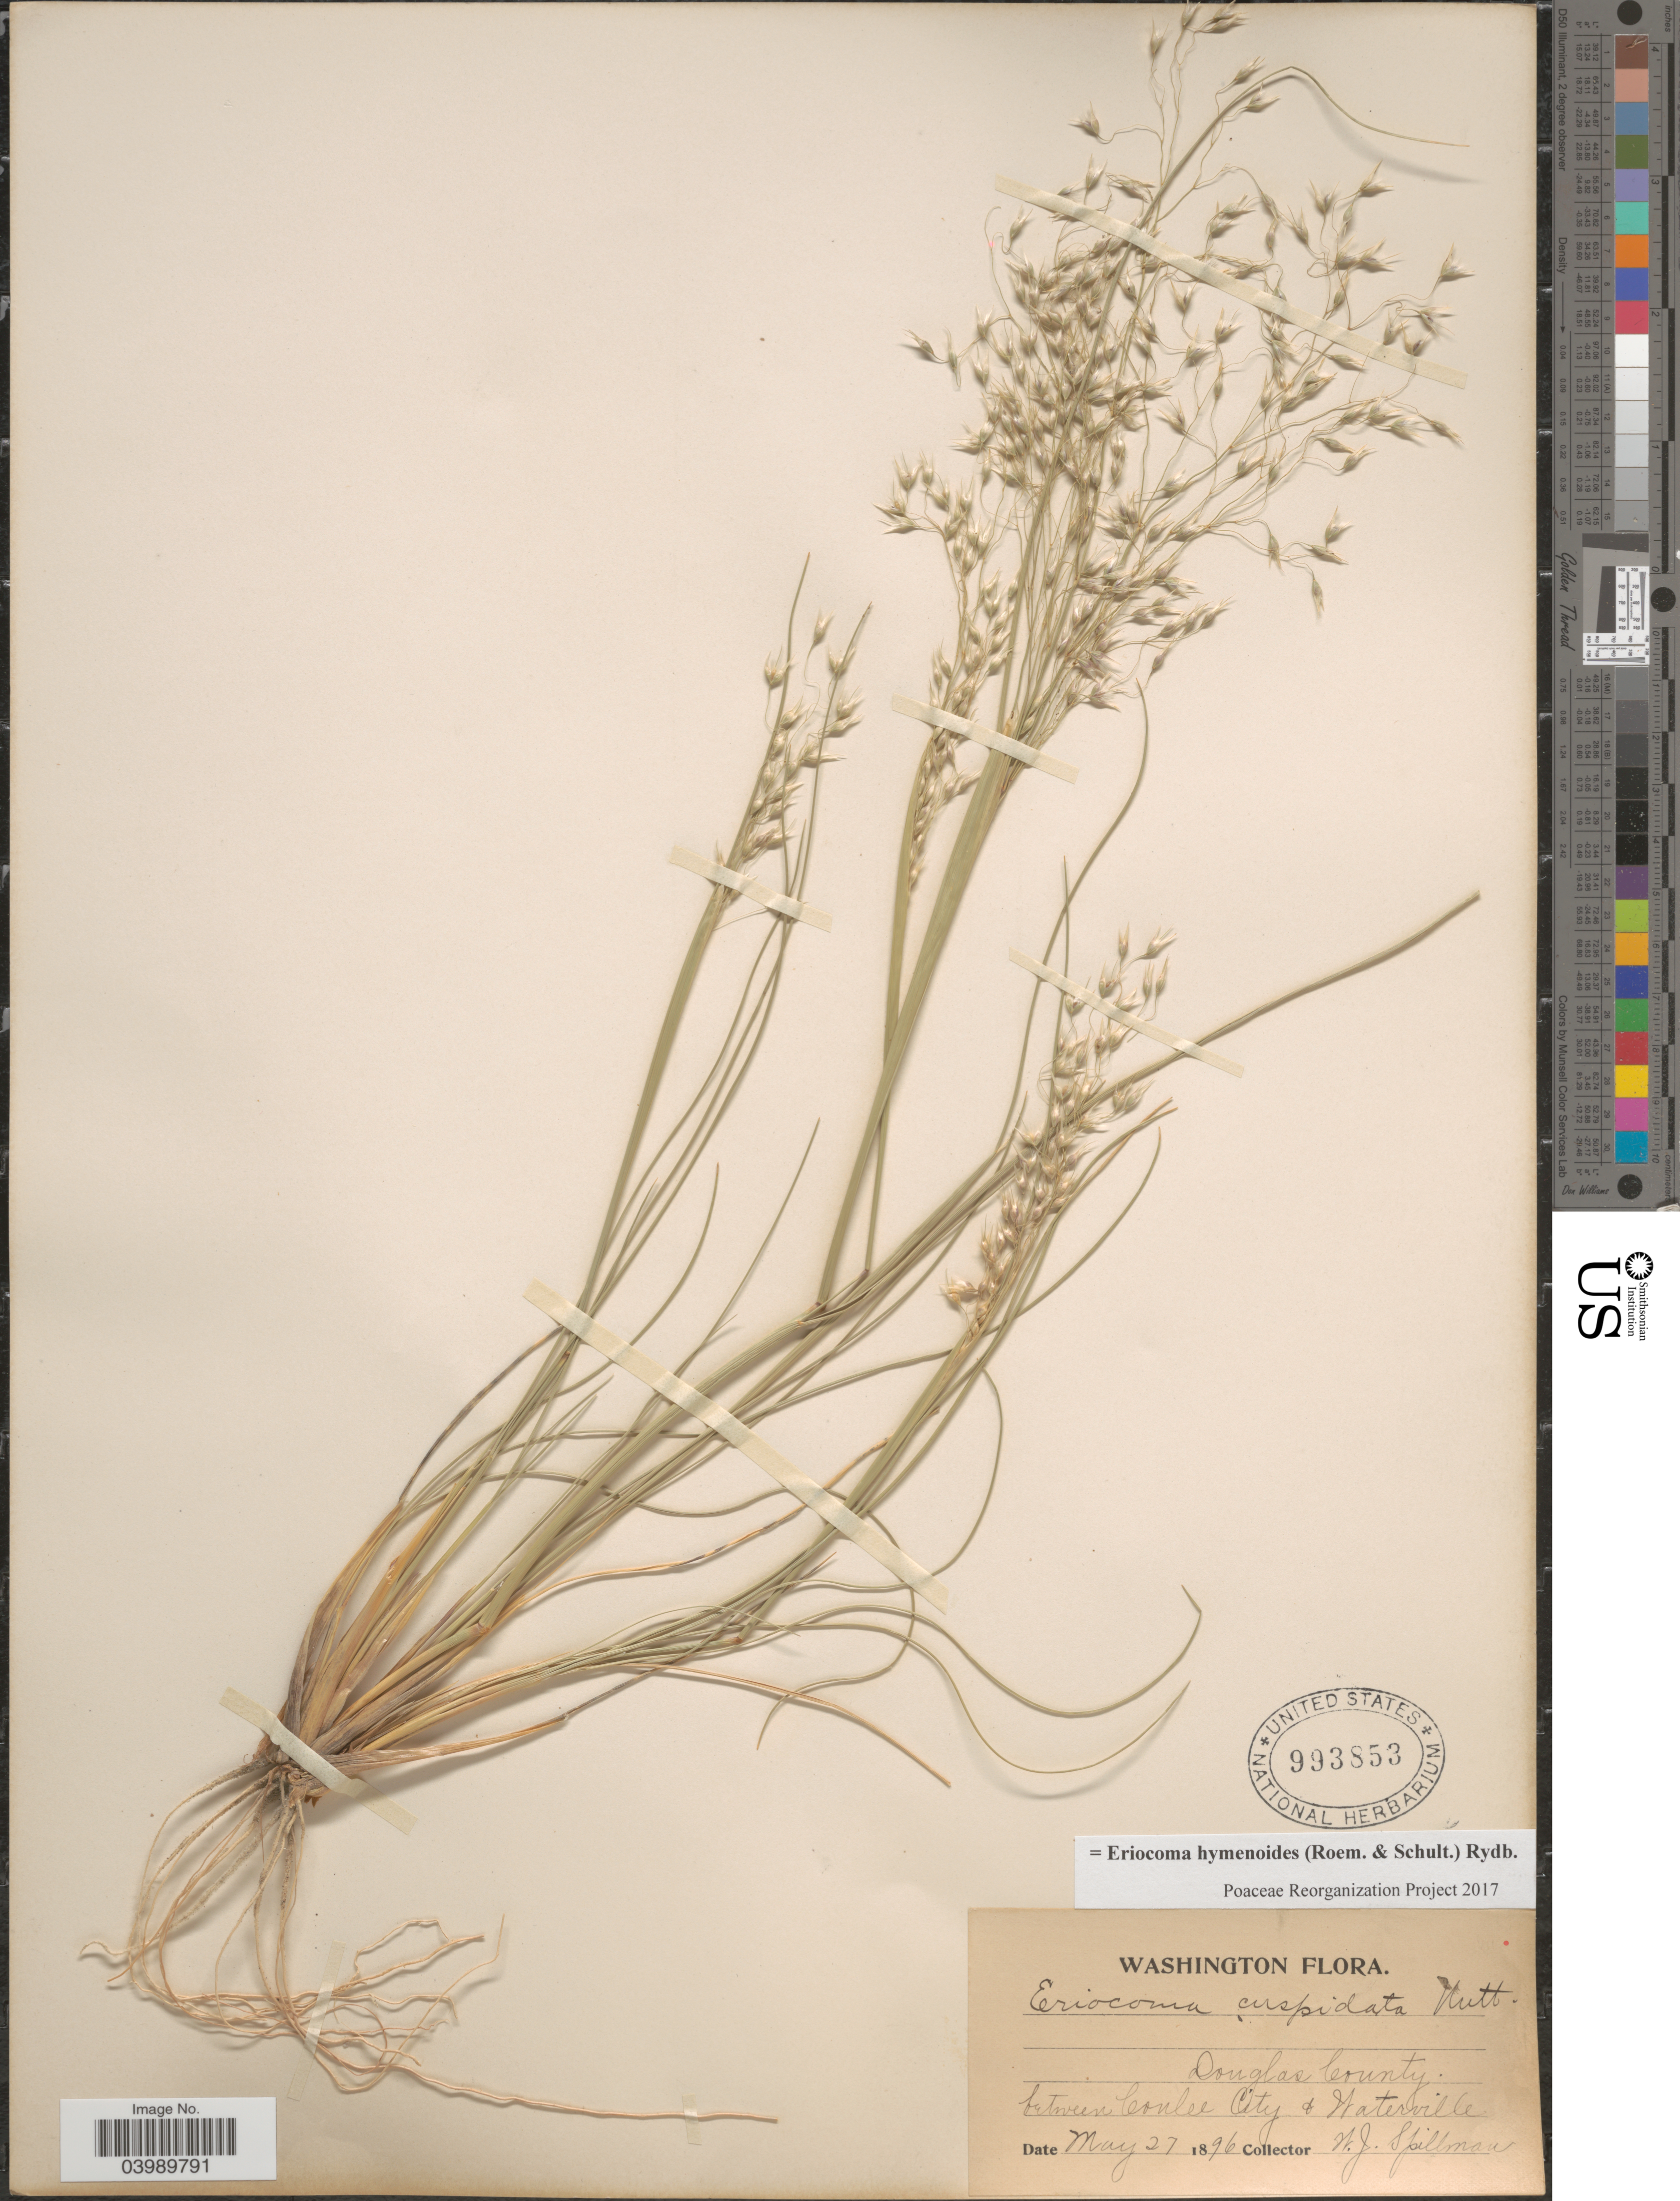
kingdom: Plantae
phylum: Tracheophyta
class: Liliopsida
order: Poales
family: Poaceae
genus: Eriocoma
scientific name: Eriocoma hymenoides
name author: (Roem. & Schult.) Rydb.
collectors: W. Spillman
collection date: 1896-05-27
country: United States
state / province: Washington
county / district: Douglas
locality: Douglas County between Coulee City + Waterville.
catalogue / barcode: US 993853